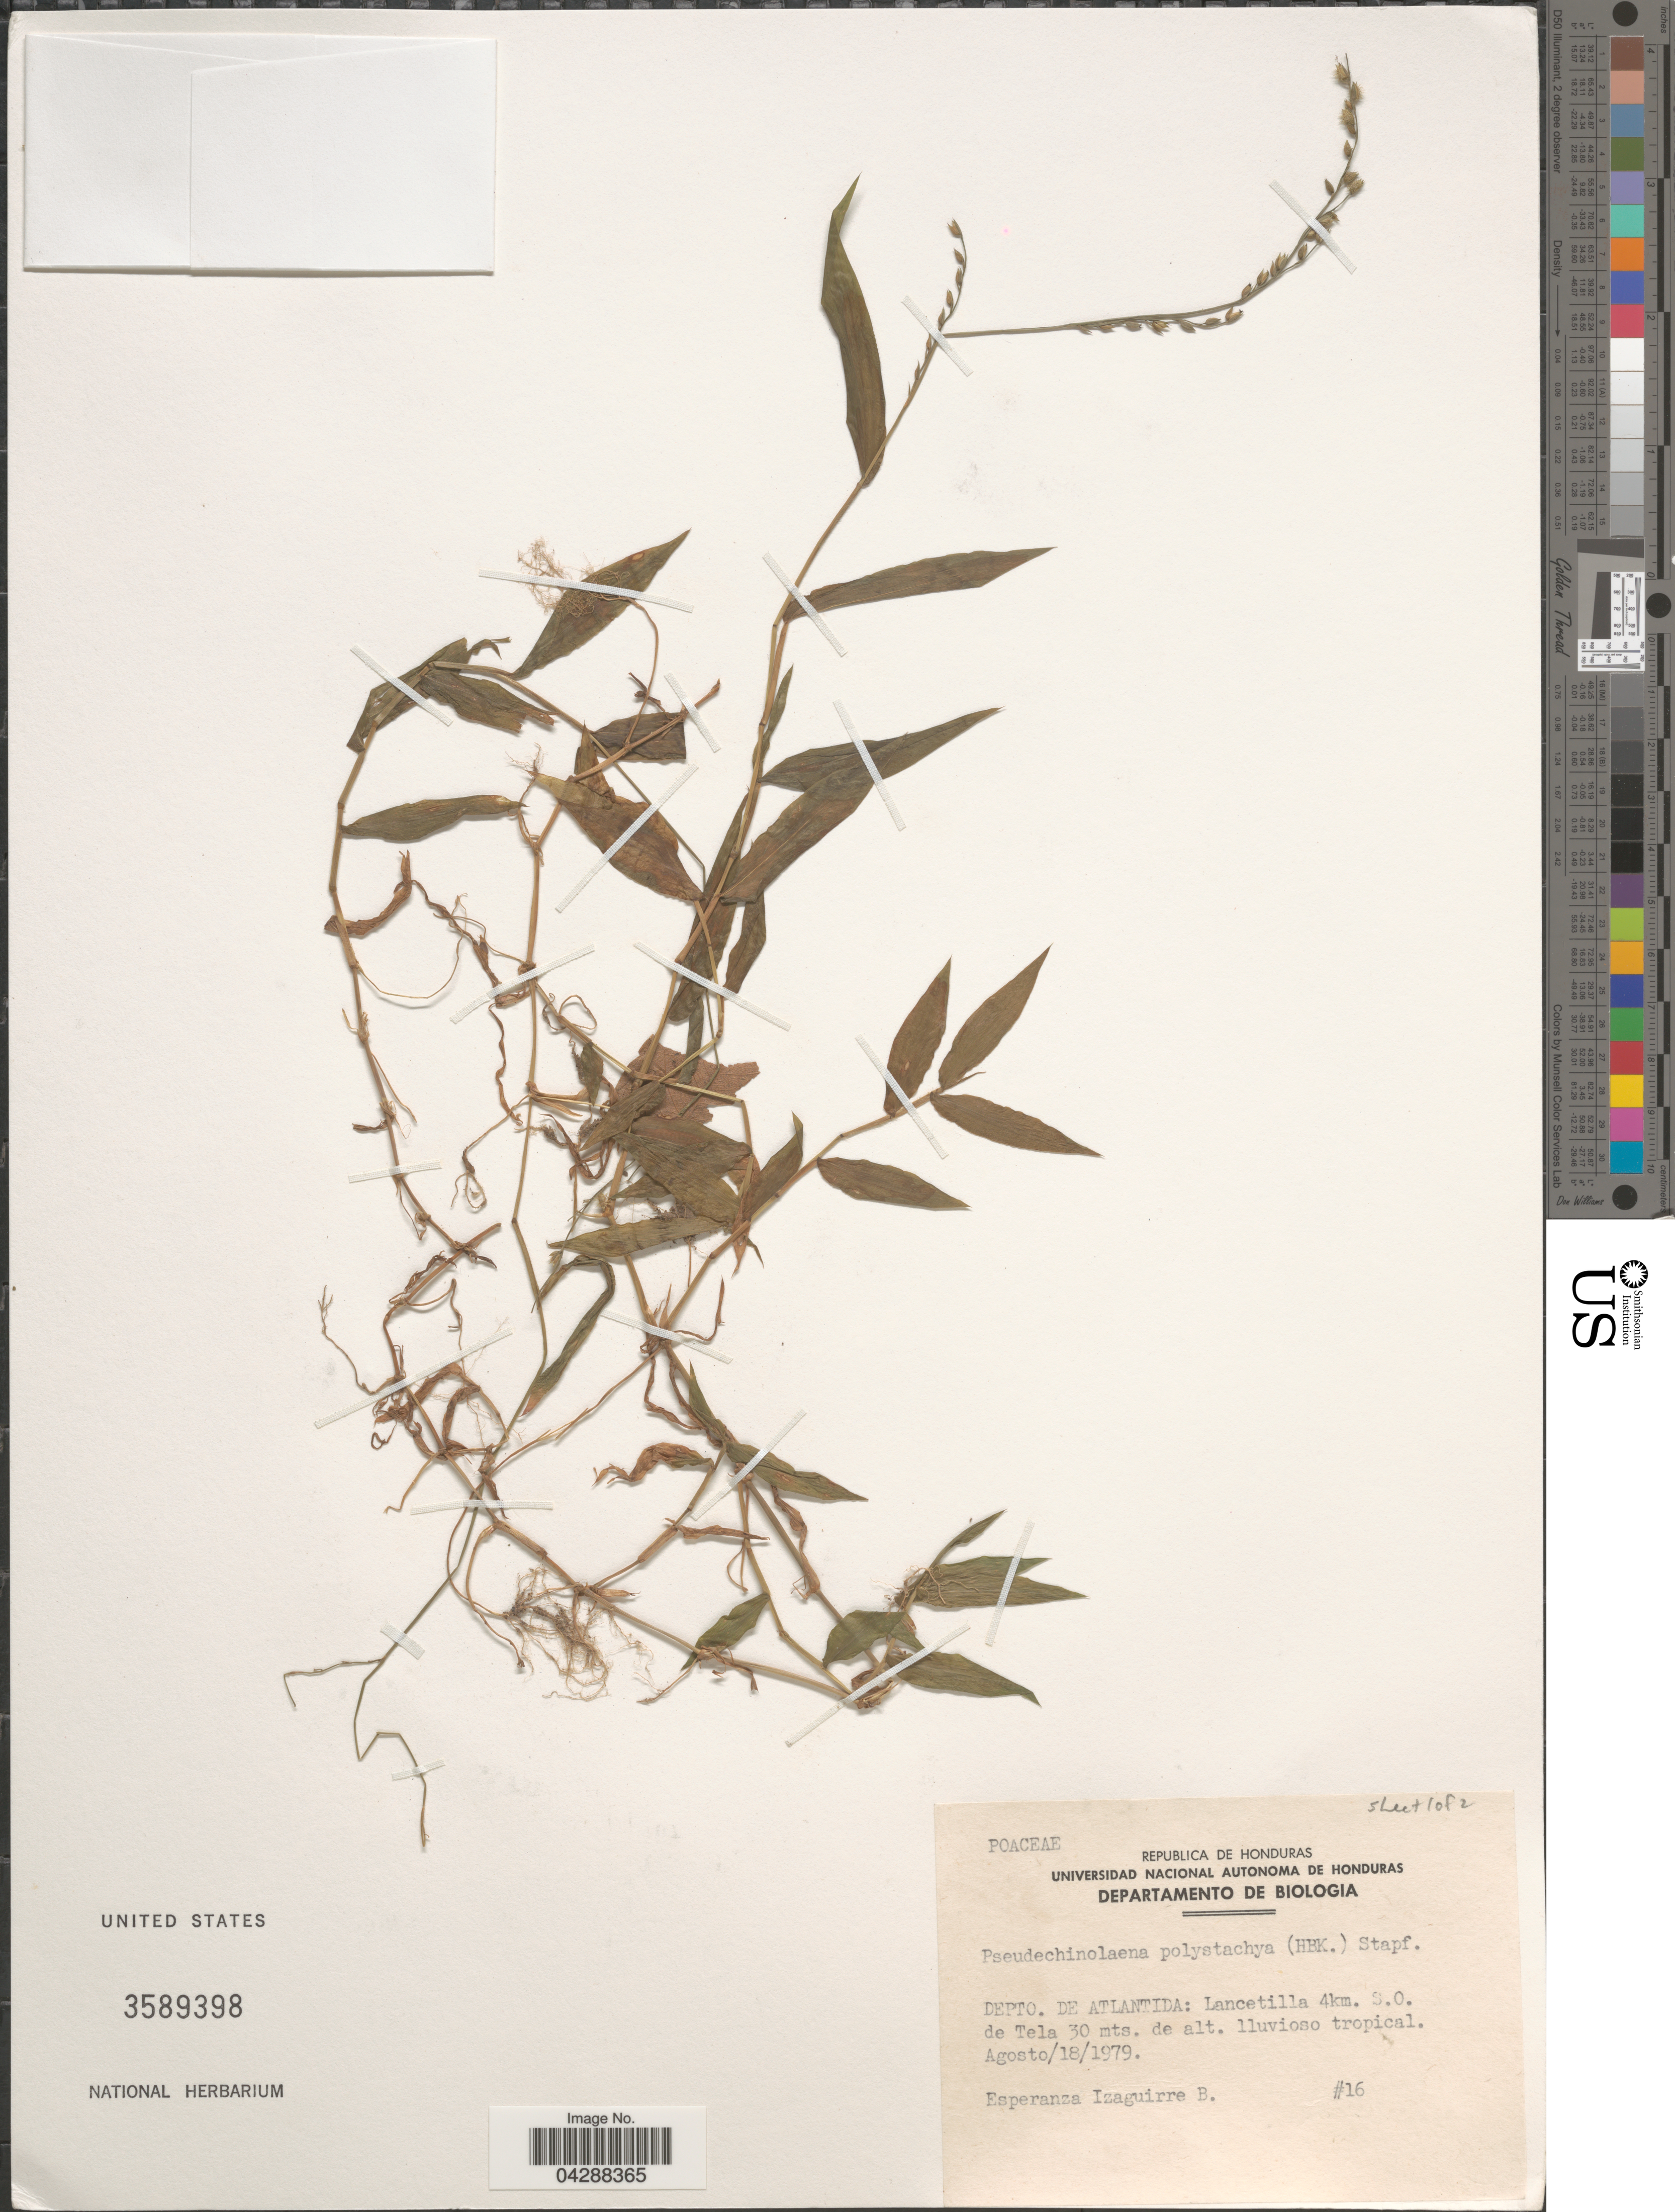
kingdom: Plantae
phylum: Tracheophyta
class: Liliopsida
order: Poales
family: Poaceae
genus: Pseudechinolaena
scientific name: Pseudechinolaena polystachya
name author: (Kunth) Stapf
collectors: E. Izaguirre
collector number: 16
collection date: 1979-08-18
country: Honduras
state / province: Atlantida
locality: Departamento de Biologia. Depto. de Atlantida: Lancetilla 4km. S.O. de Tela. Iluvioso tropical.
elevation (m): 30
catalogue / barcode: US 3589398